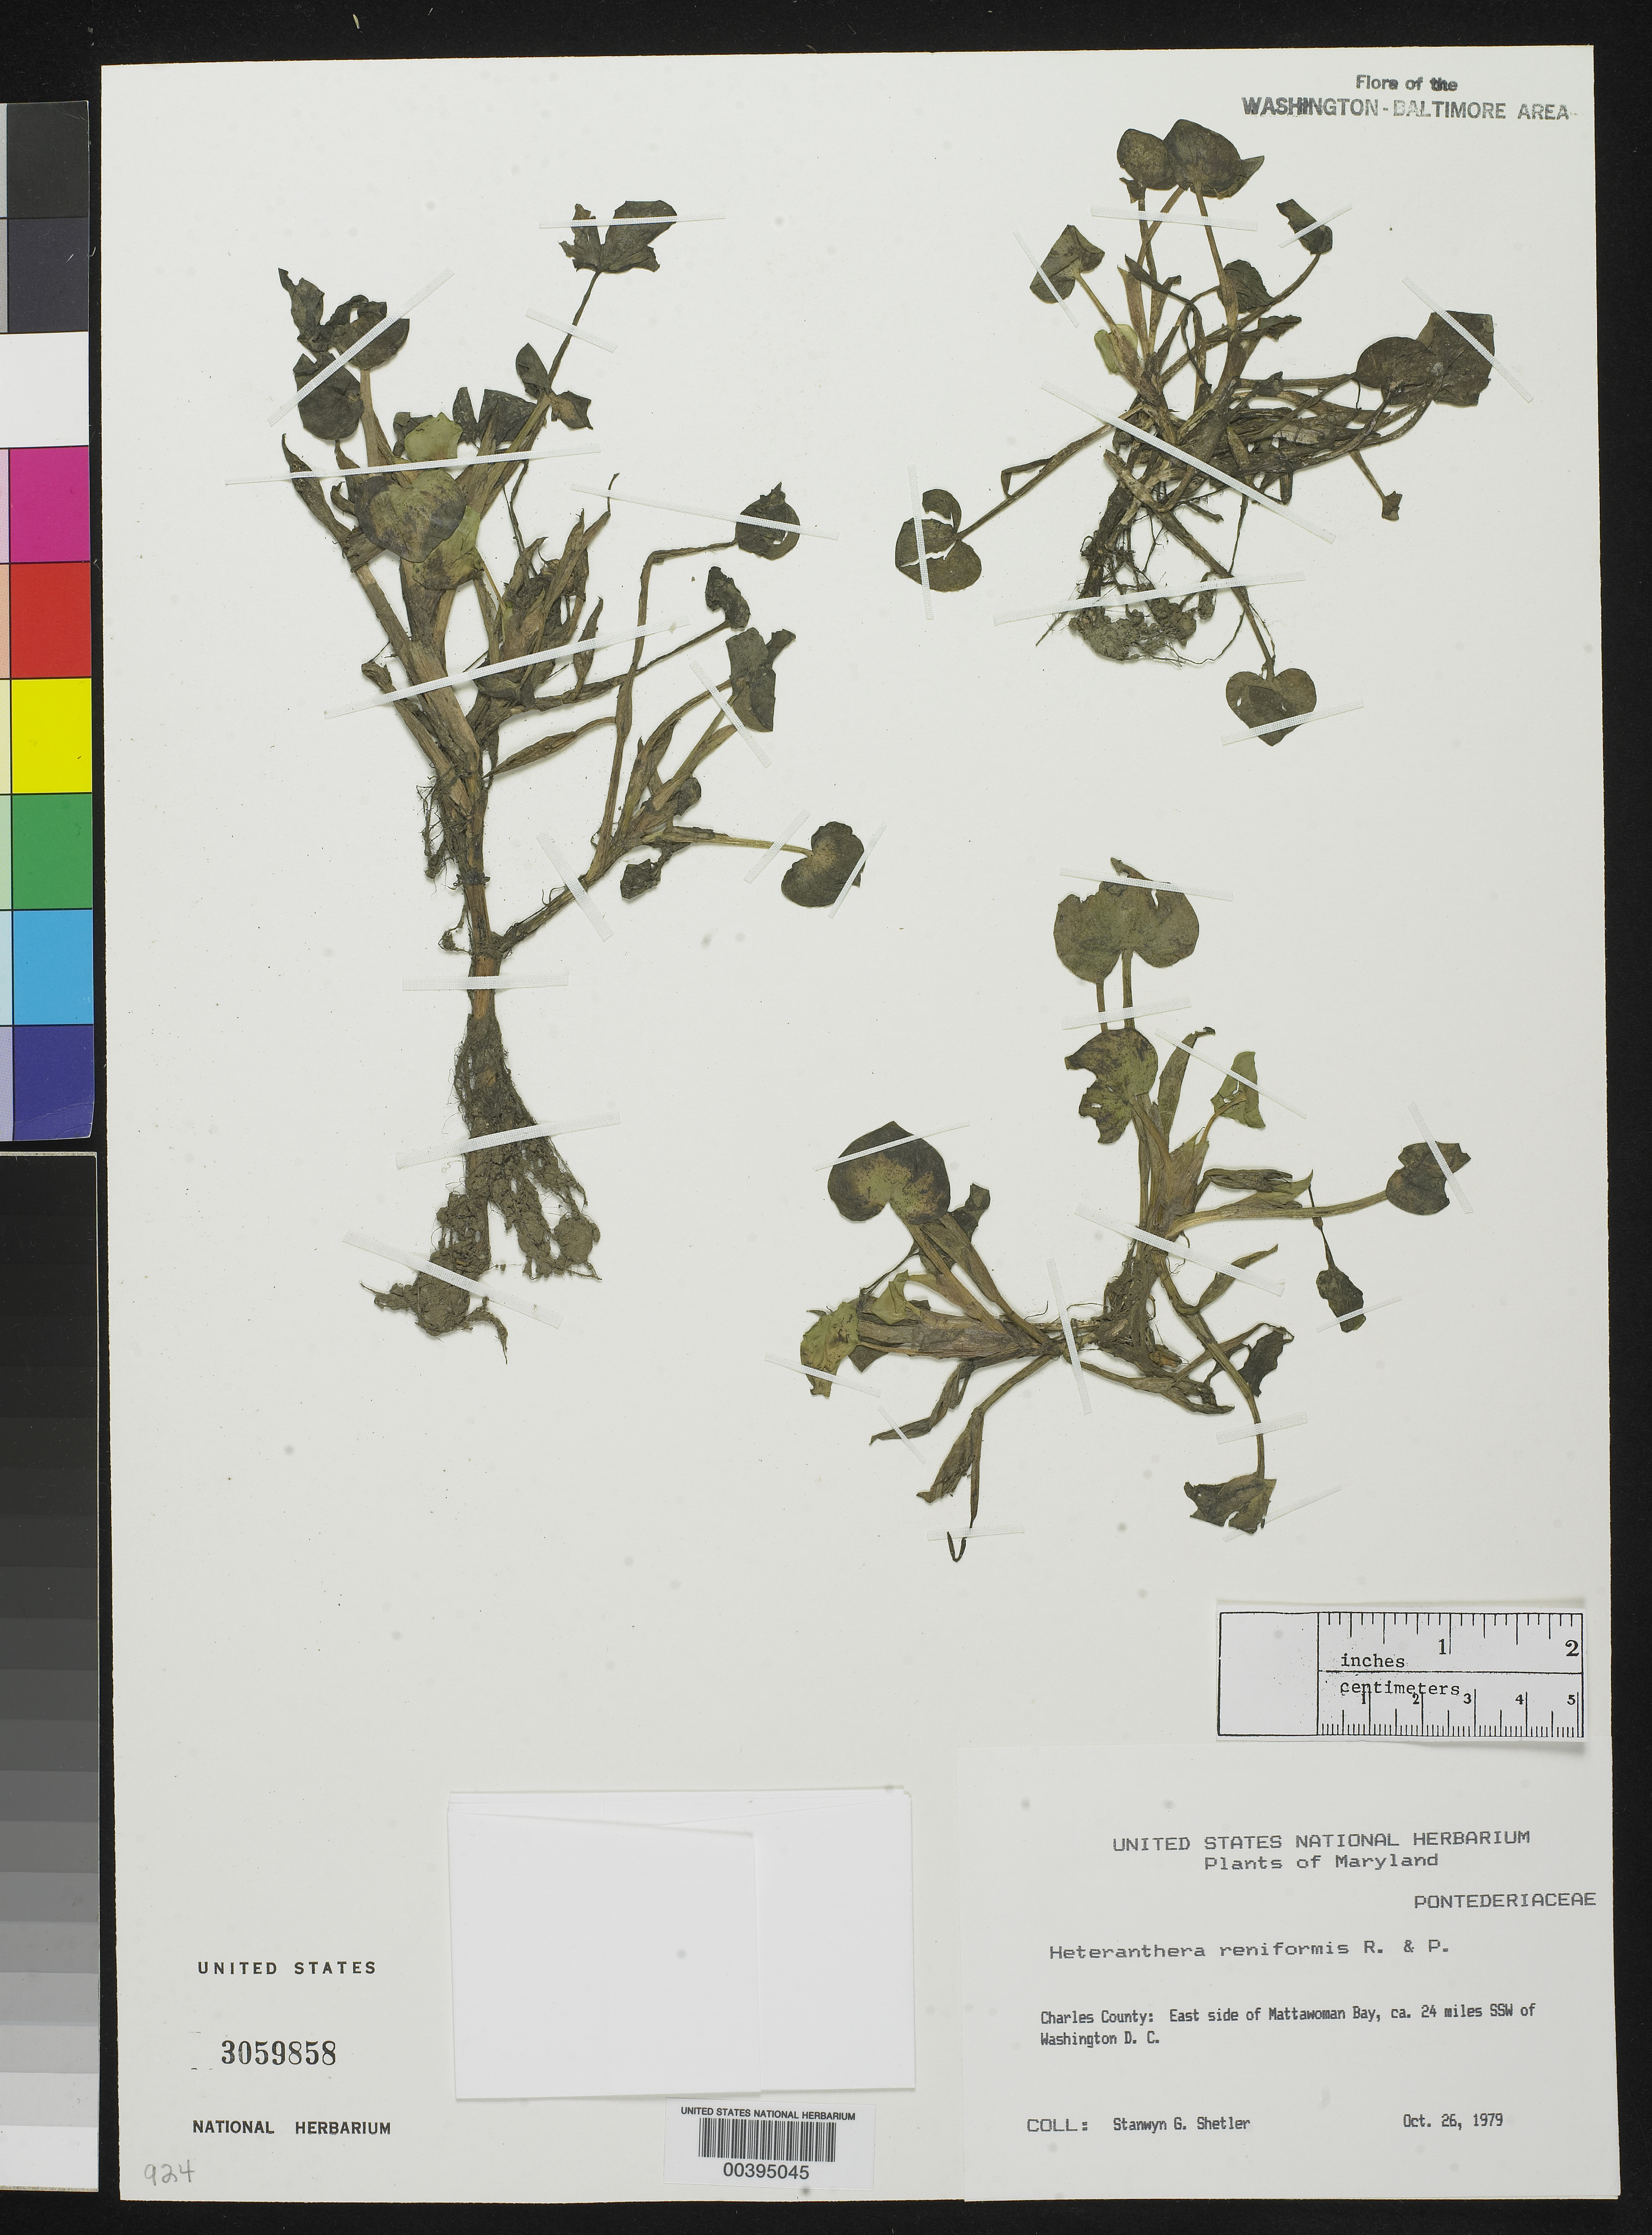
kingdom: Plantae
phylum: Tracheophyta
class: Liliopsida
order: Commelinales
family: Pontederiaceae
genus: Heteranthera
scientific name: Heteranthera reniformis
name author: Ruiz & Pav.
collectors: S. Shetler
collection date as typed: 26 Oct 1979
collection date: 1979-10-26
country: United States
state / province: Maryland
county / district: Charles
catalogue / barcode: US 3059858